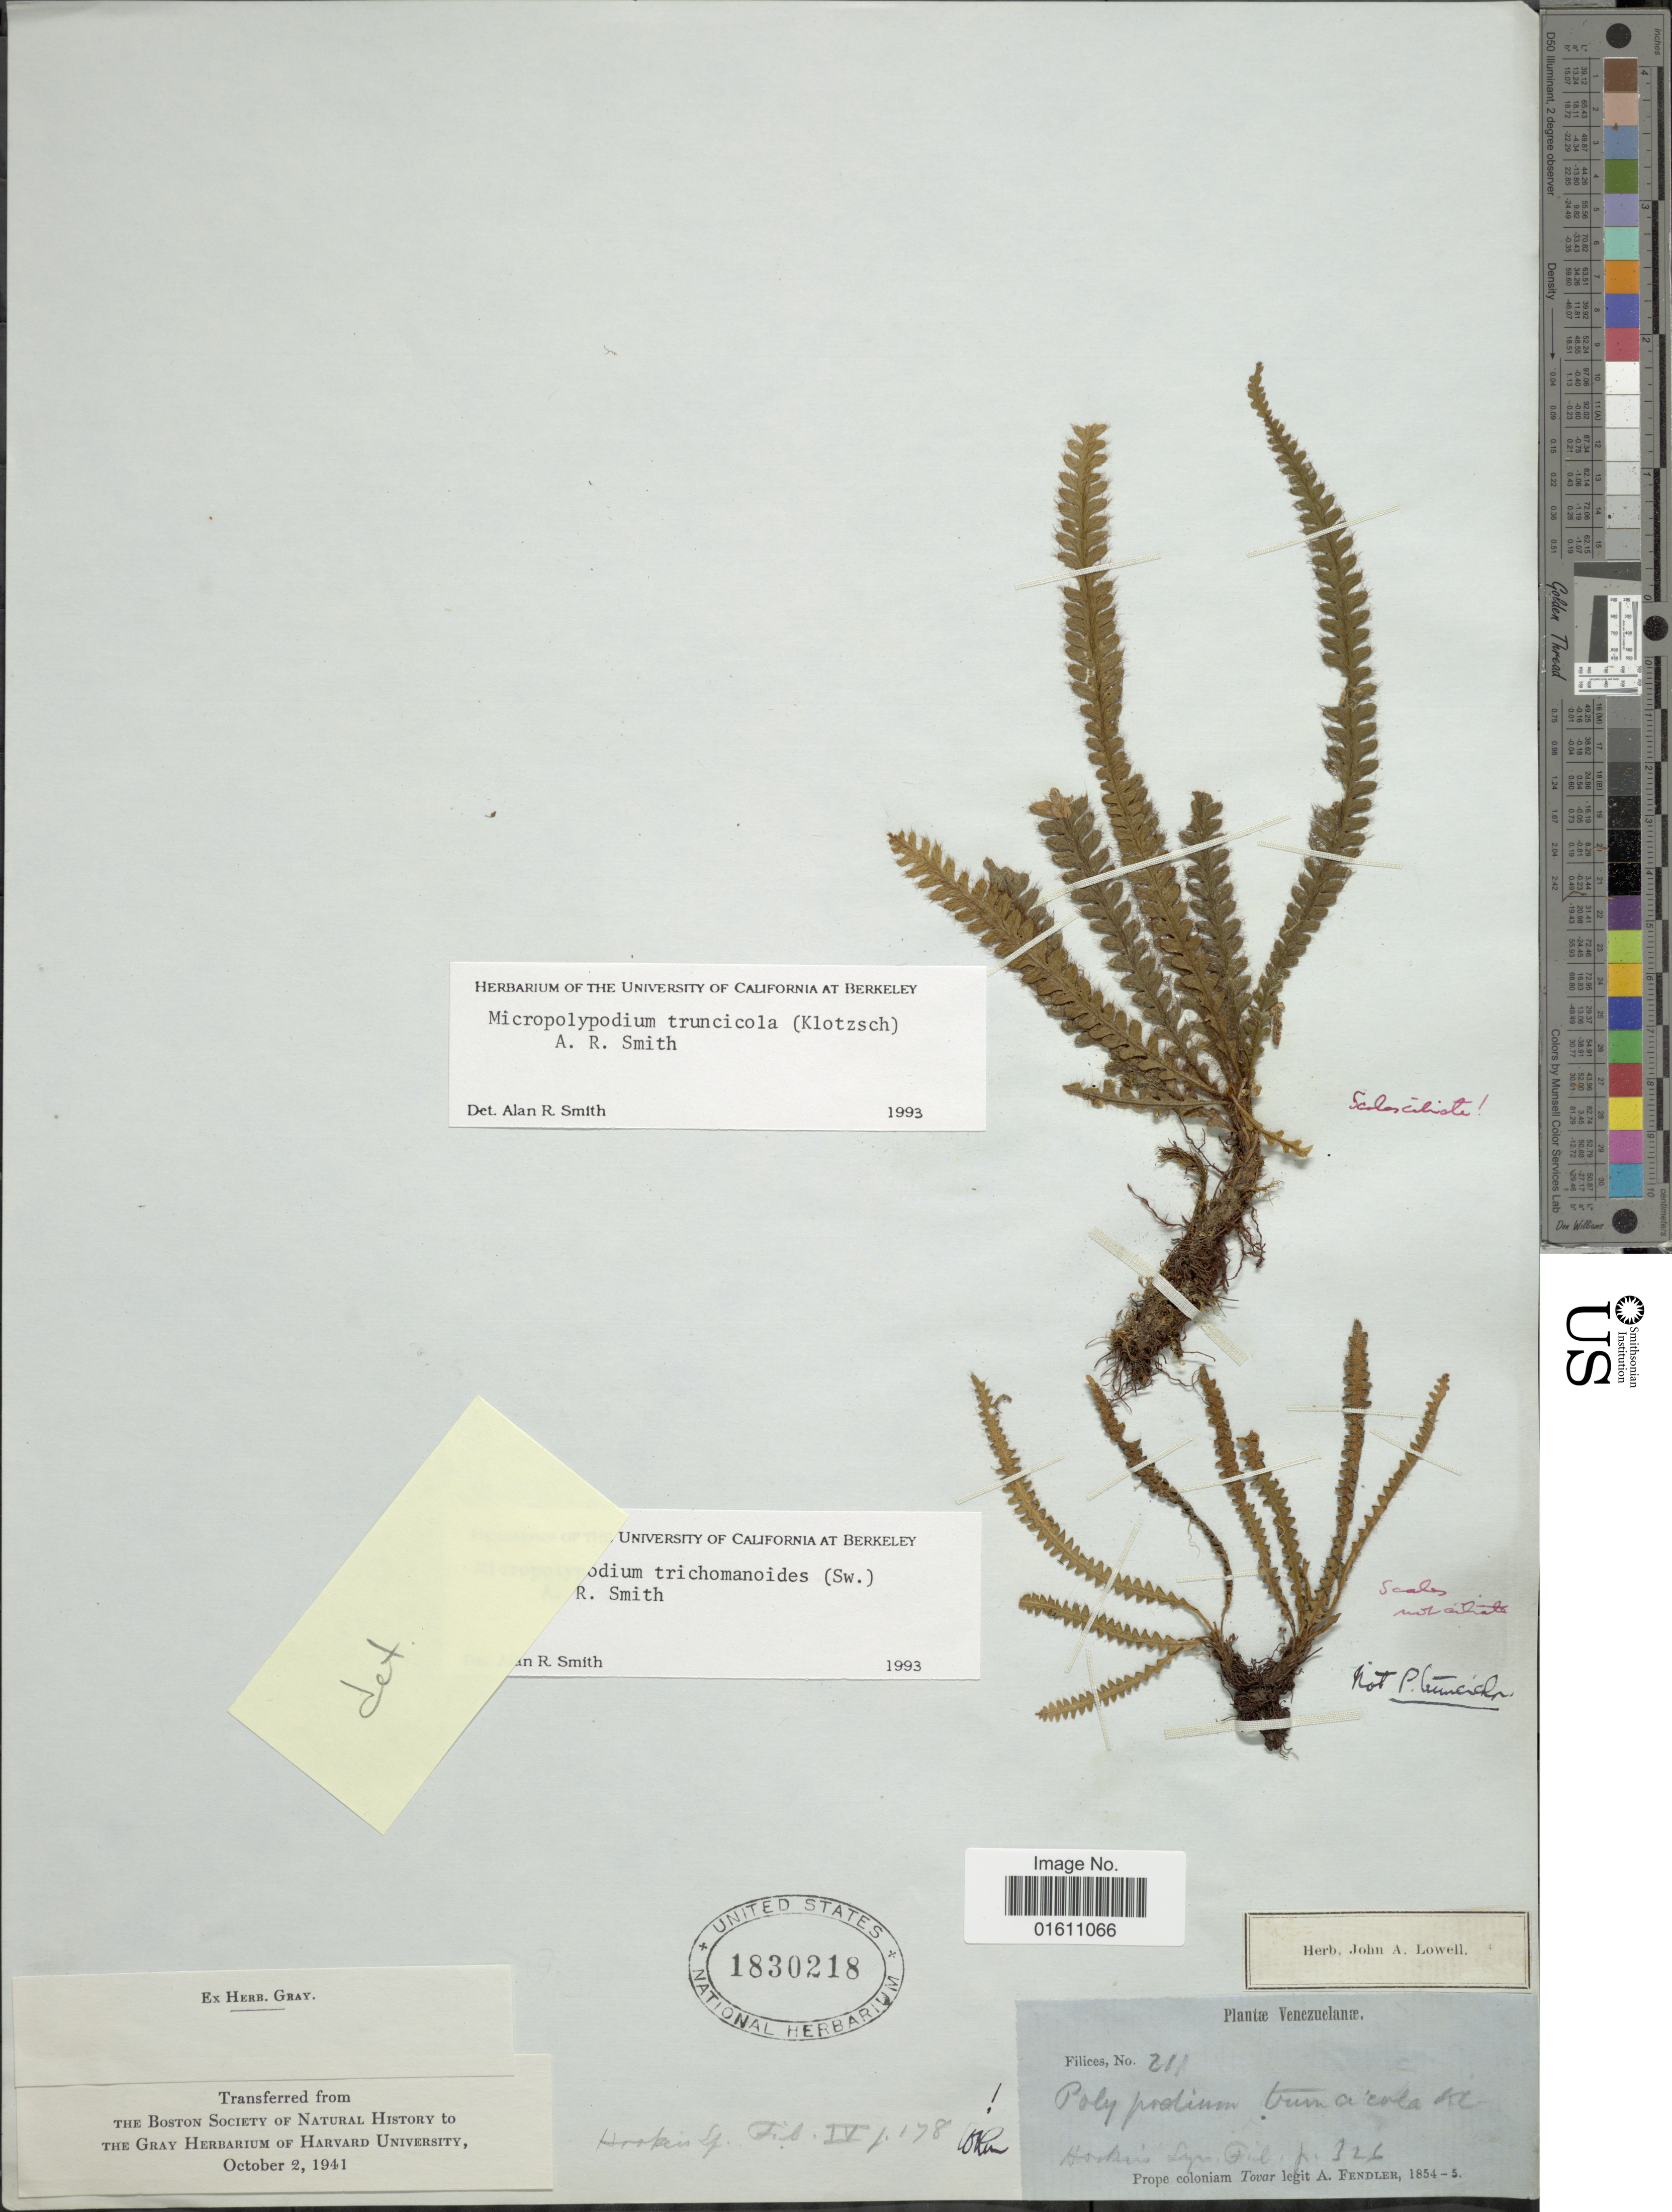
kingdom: Plantae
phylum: Tracheophyta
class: Polypodiopsida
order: Polypodiales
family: Polypodiaceae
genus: Moranopteris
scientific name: Moranopteris truncicola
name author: (Klotzsch) R. Y. Hirai & J. Prado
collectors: A. Fendler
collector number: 211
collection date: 1854/1855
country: Venezuela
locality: Prope Coloniam Tovar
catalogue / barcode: US 1830218